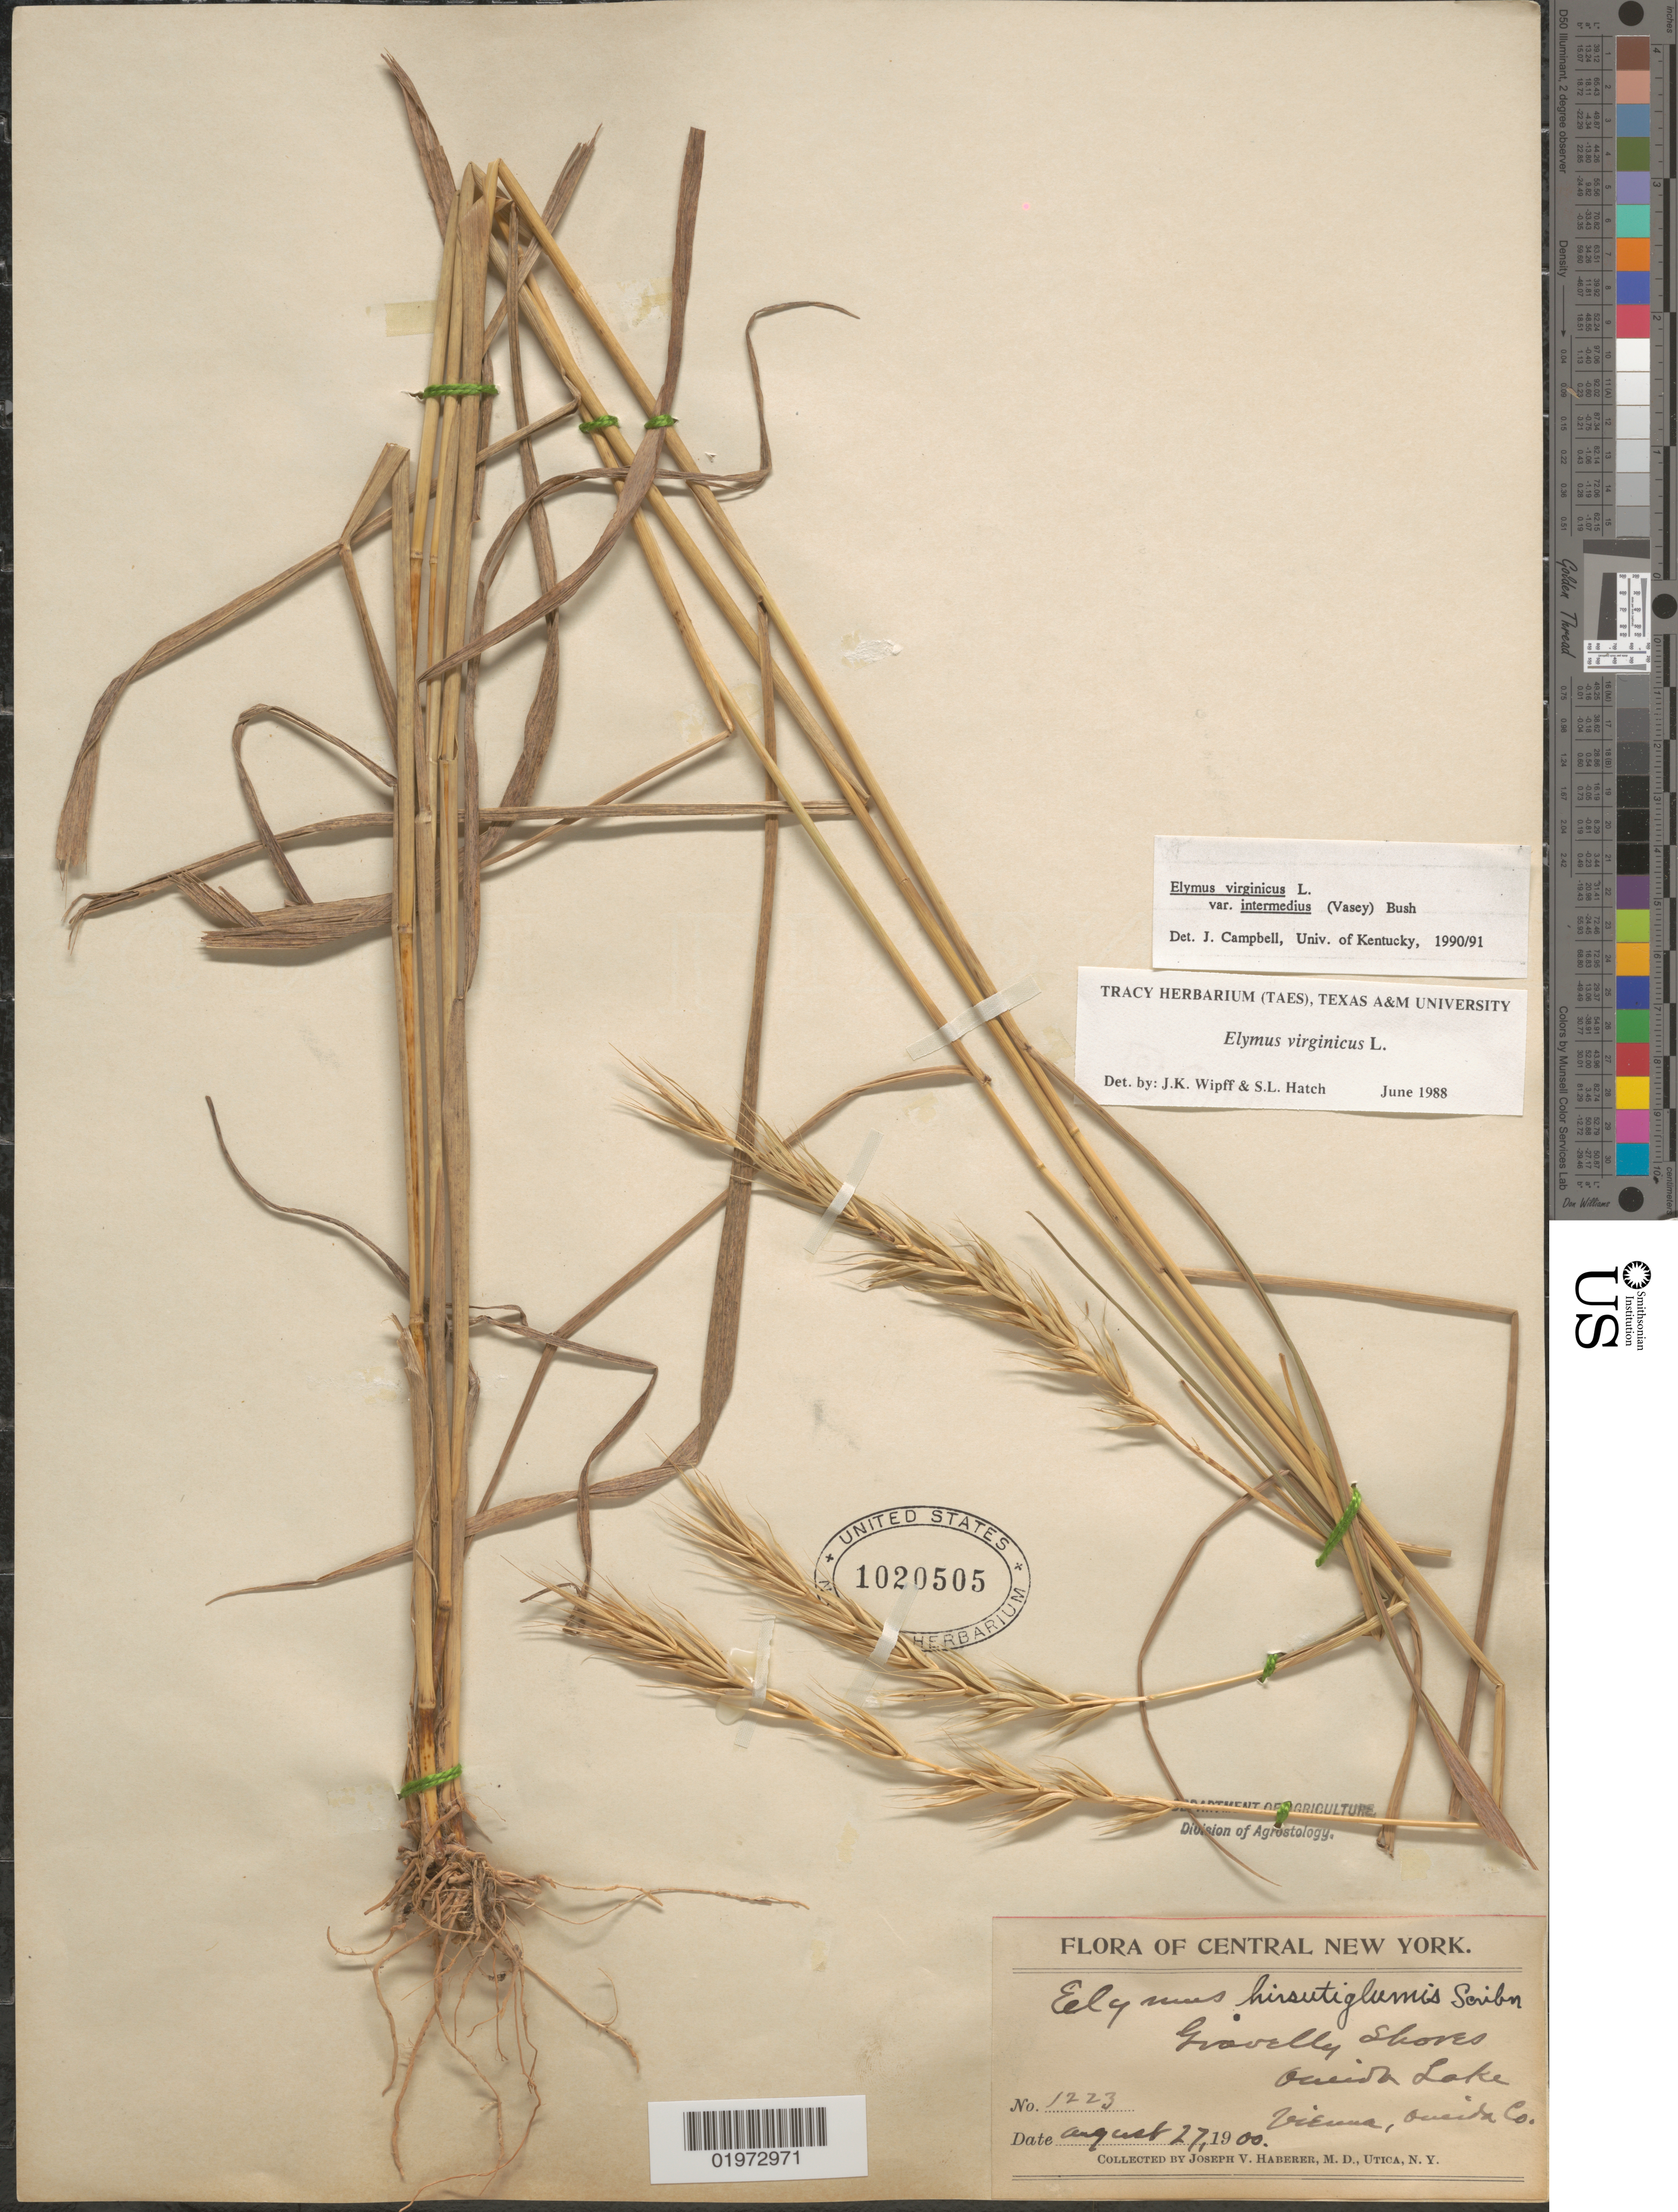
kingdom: Plantae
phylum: Tracheophyta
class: Liliopsida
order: Poales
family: Poaceae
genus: Elymus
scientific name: Elymus virginicus var. intermedius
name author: L.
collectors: J. V. Haberer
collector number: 1223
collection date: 1900-08-27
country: United States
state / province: New York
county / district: Oneida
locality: Central New York. Oneida Lake. Vienna, Oneida Co.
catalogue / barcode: US 1020505